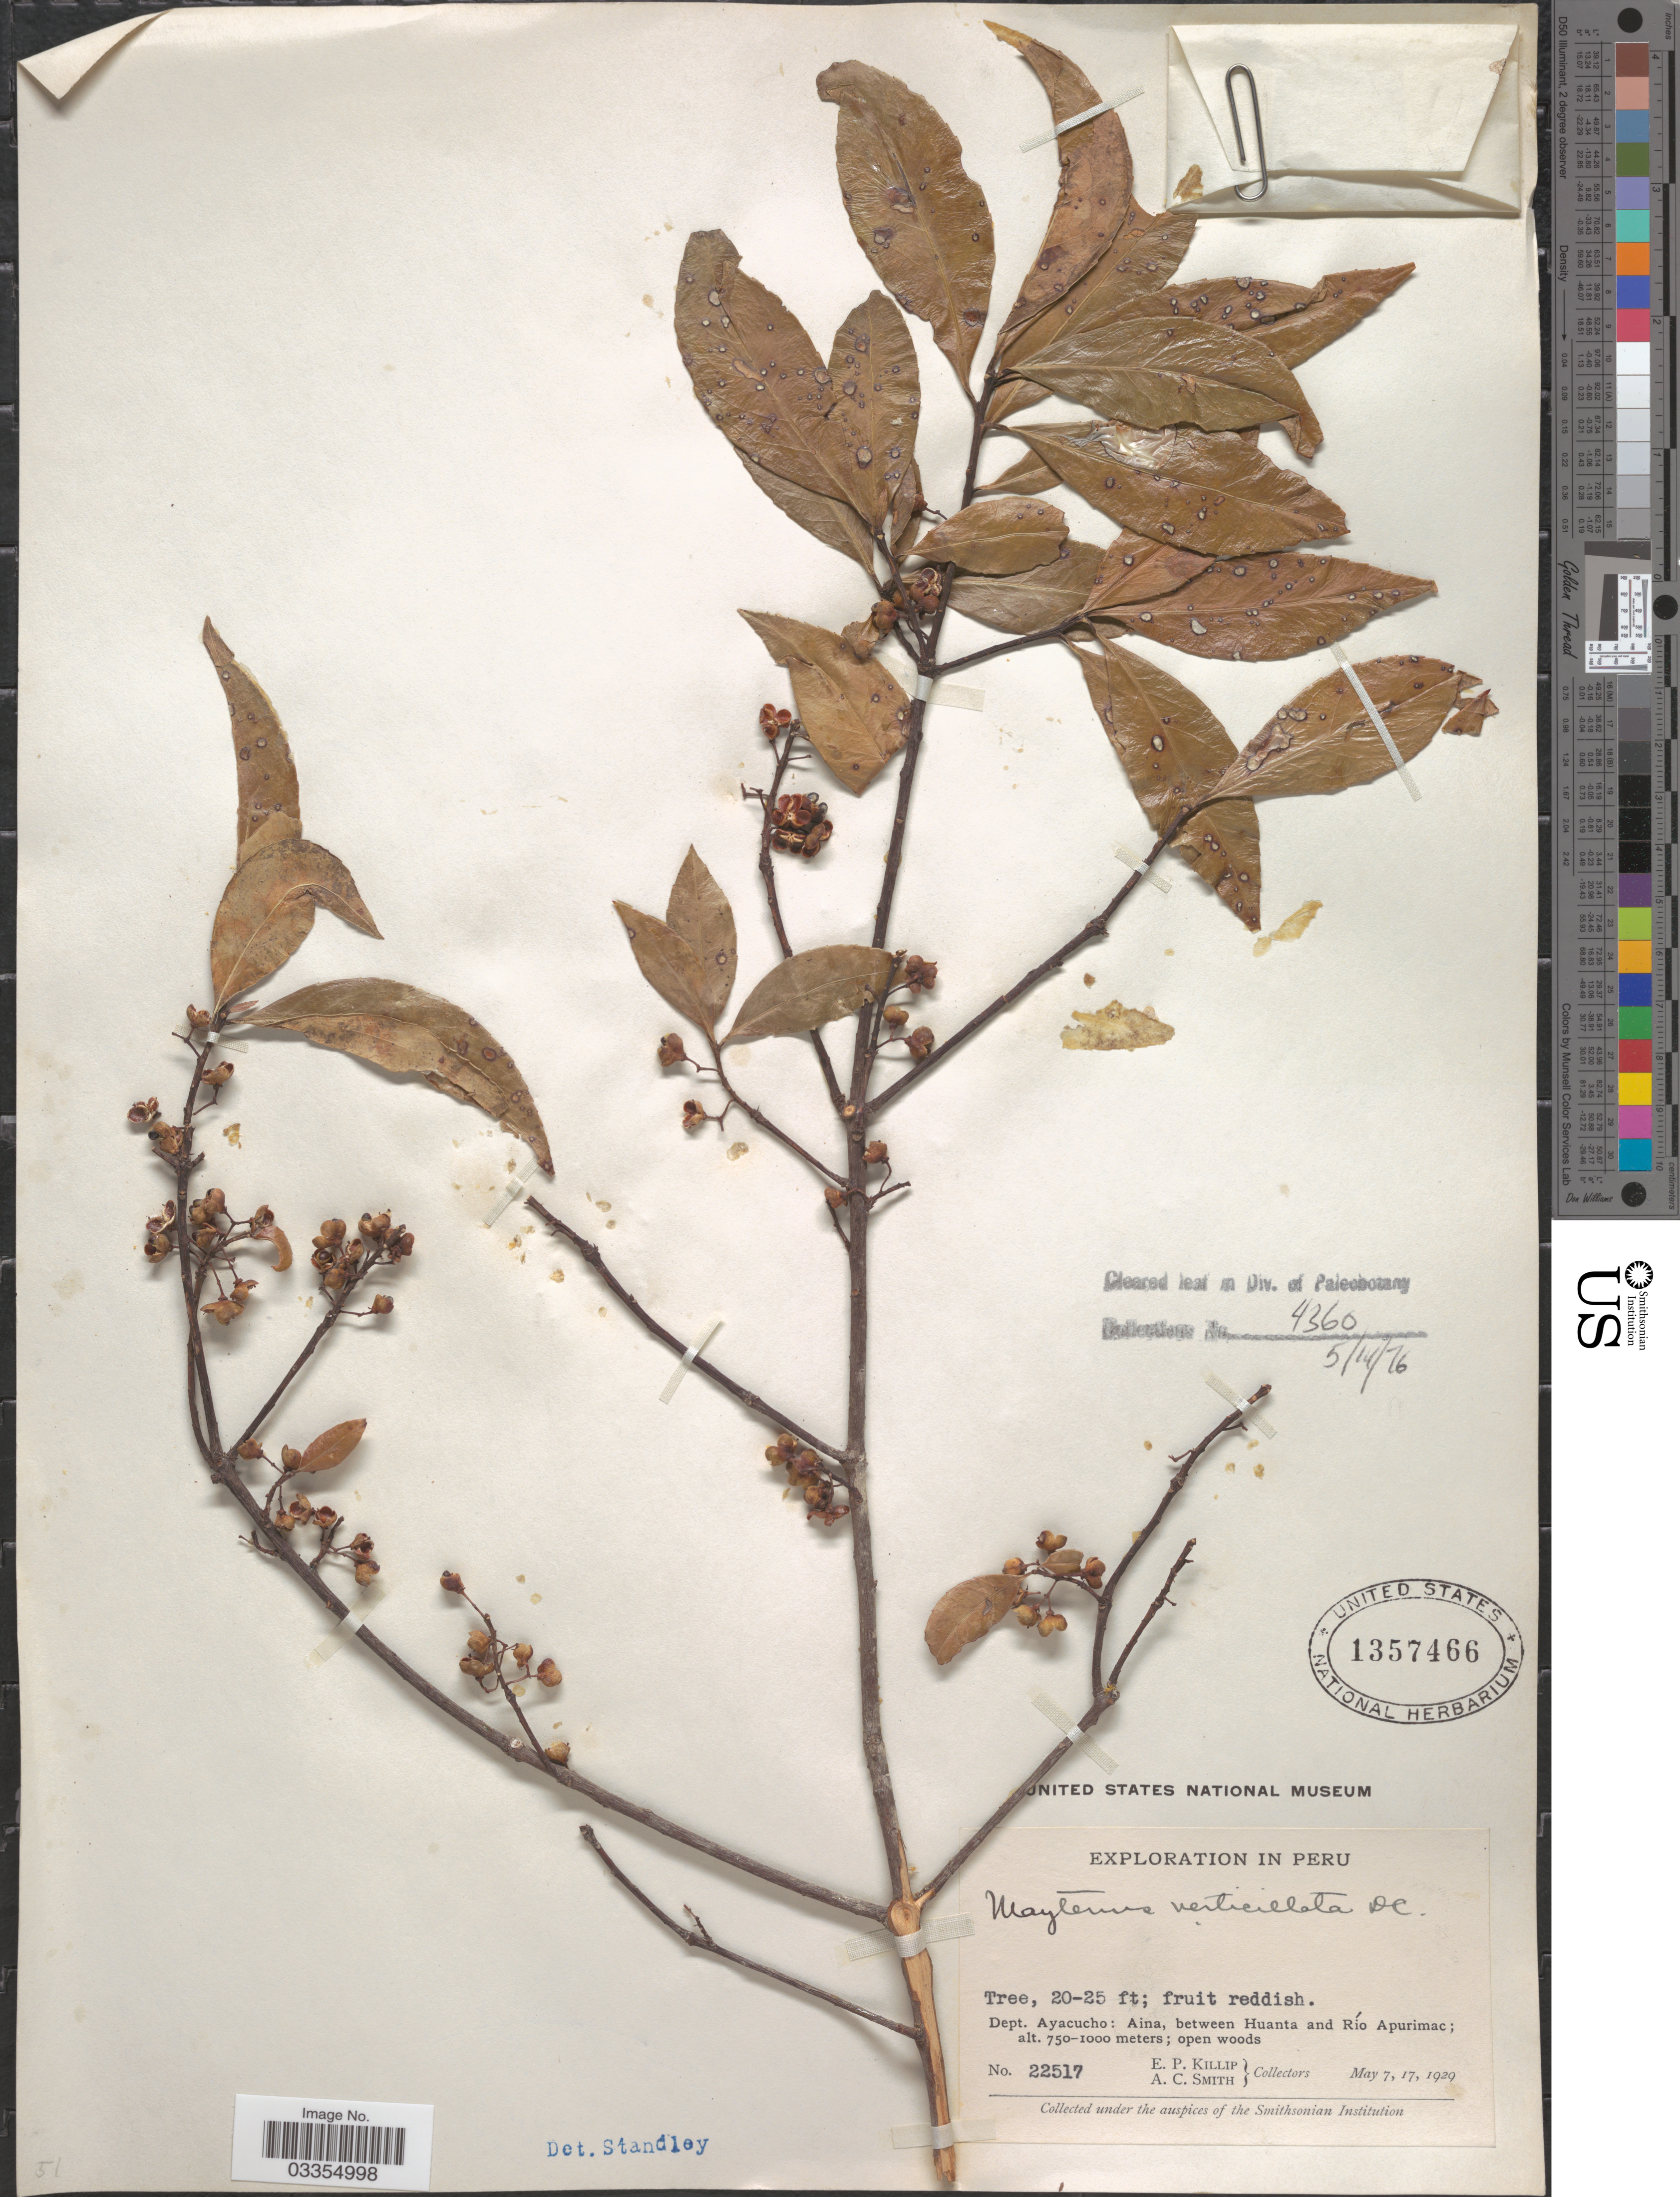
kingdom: Plantae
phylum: Tracheophyta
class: Magnoliopsida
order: Celastrales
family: Celastraceae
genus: Maytenus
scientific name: Maytenus verticillata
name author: (Ruiz & Pav.) DC.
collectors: E. P. Killip & A. C. Smith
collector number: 22517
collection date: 1929-05-07/1929-05-17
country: Peru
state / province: Ayacucho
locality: Dept. Ayacucho: Aina, between Huanta and Río Apurimac.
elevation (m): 750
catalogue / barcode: US 1357466